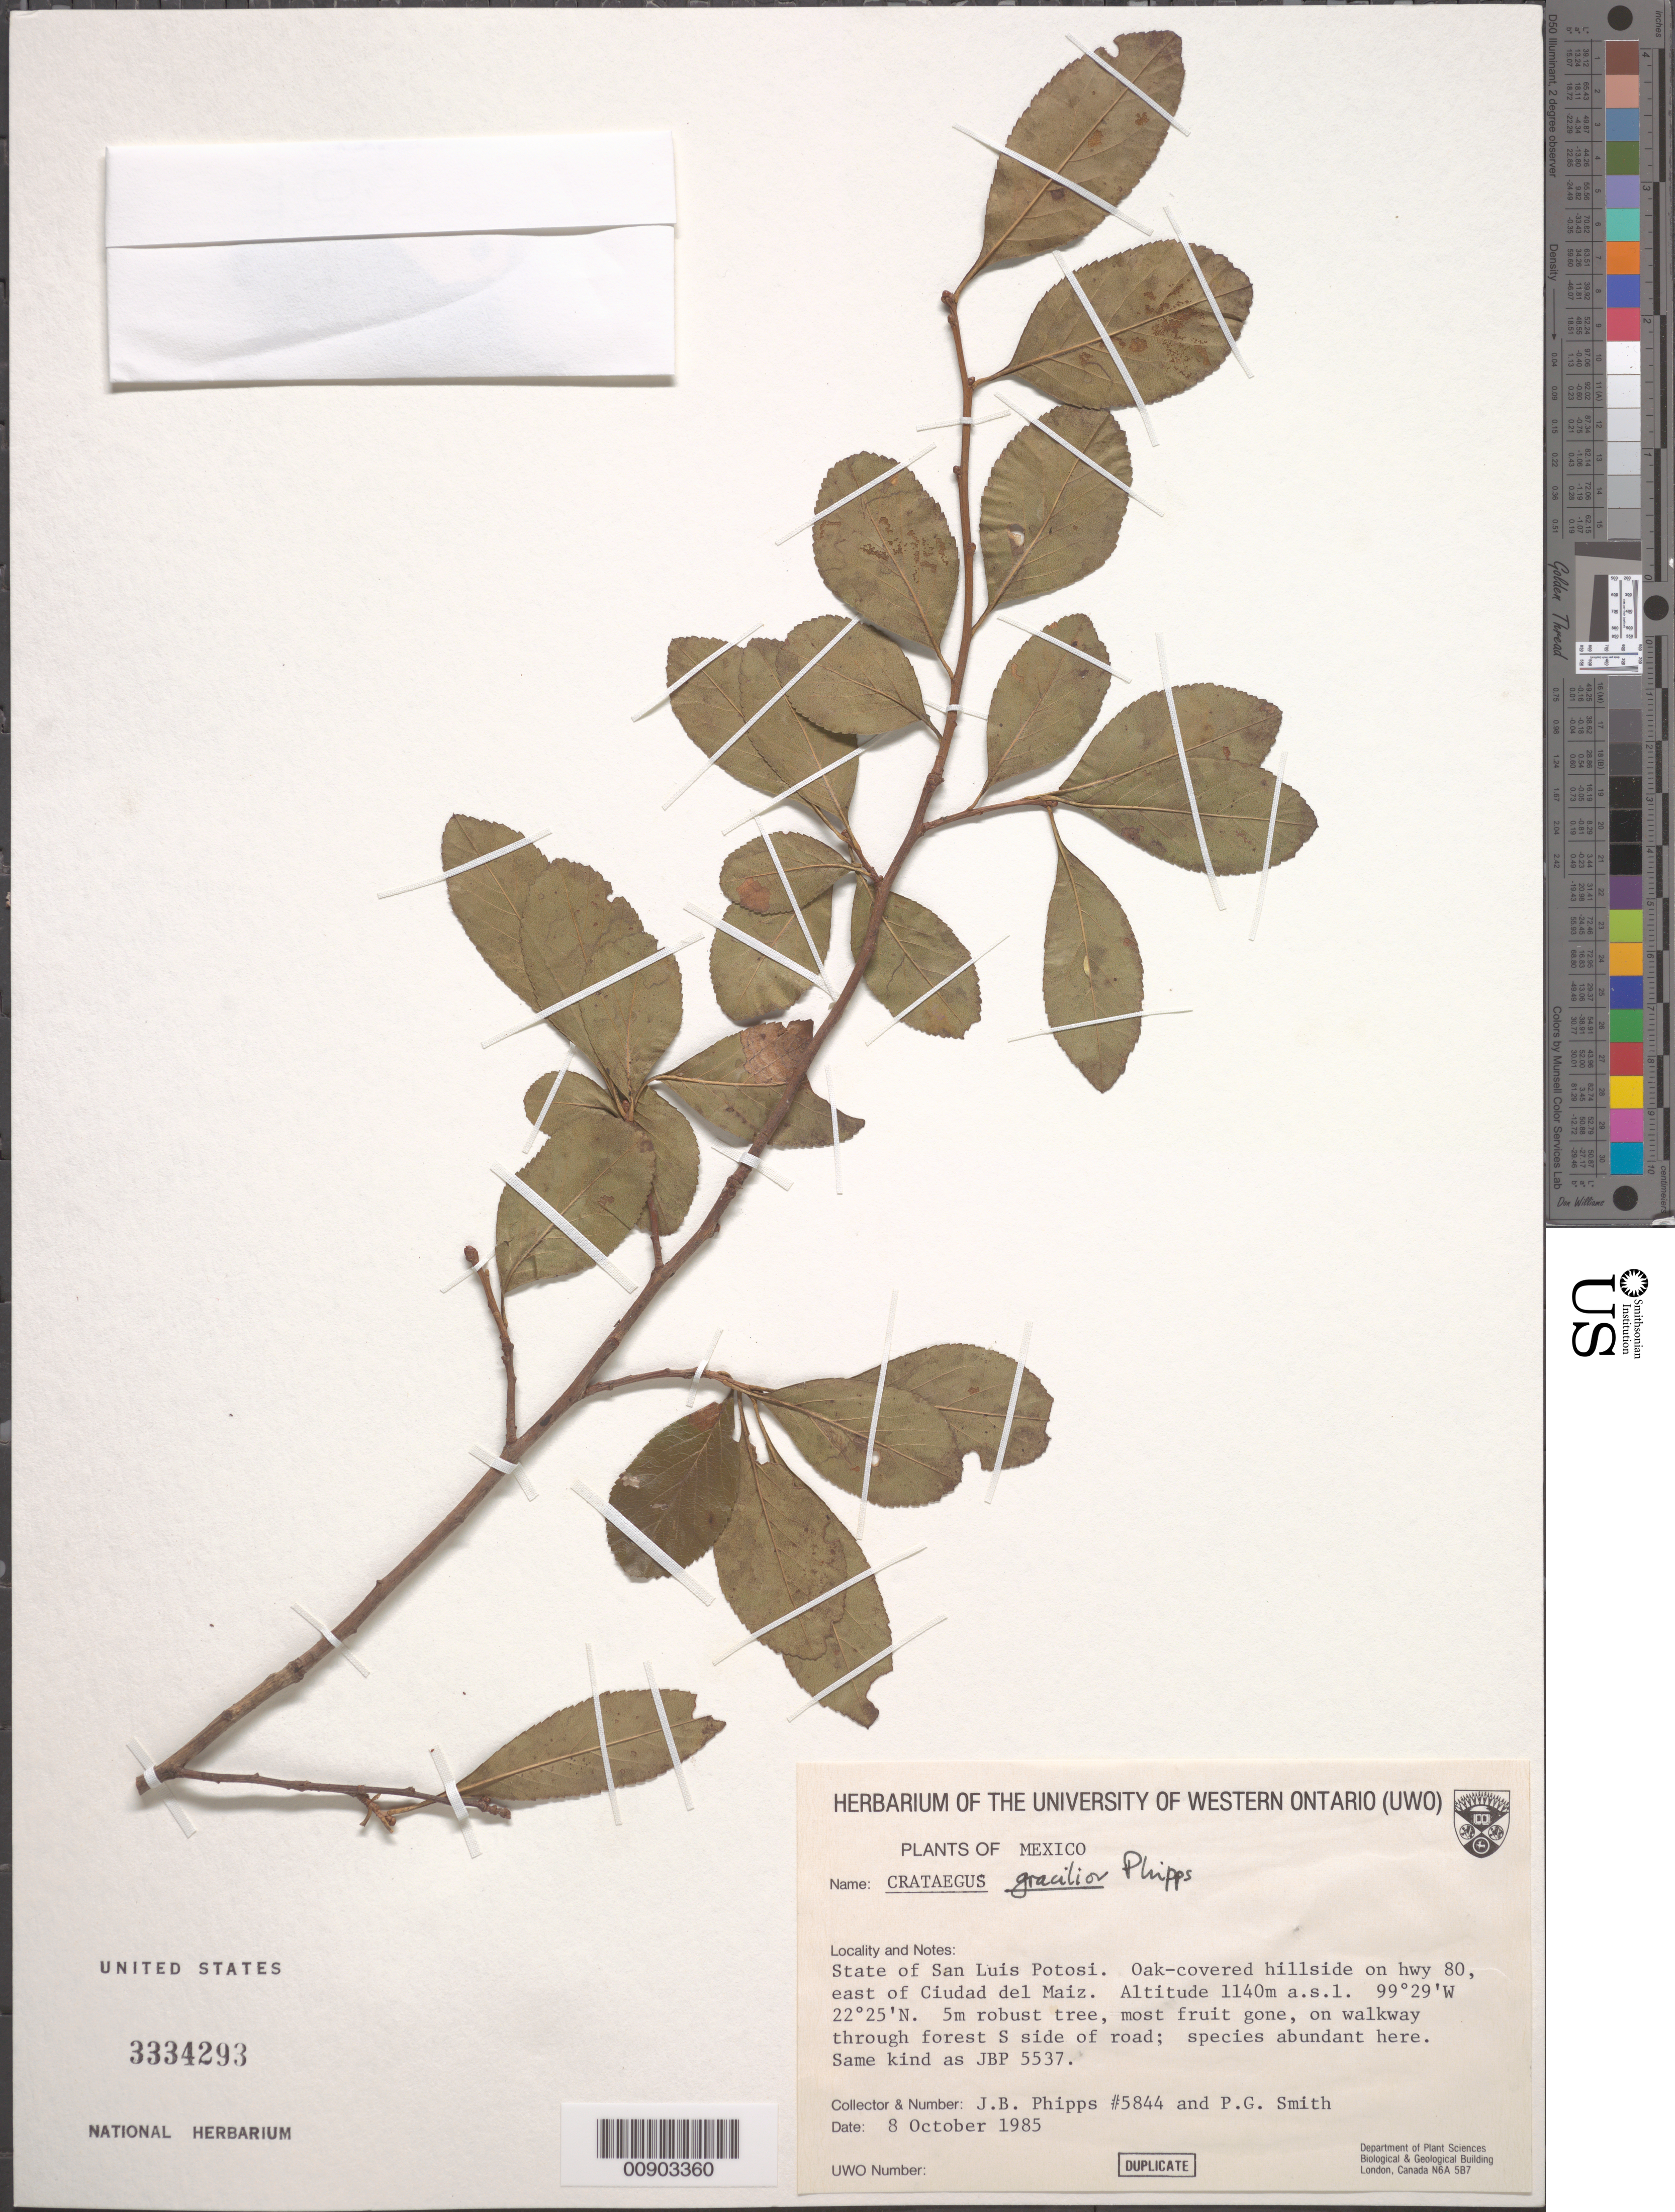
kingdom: Plantae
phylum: Tracheophyta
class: Magnoliopsida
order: Rosales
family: Rosaceae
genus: Crataegus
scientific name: Crataegus gracilior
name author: J.B. Phipps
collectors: J. Phipps & P. Smith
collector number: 5844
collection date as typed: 08 Oct 1985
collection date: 1985-10-08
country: Mexico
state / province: San Luis Potosí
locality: San Luis Potosí. On Hwy. 80 east of Ciudad del Maíz.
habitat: On walkway through forest S side of road.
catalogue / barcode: US 3334293